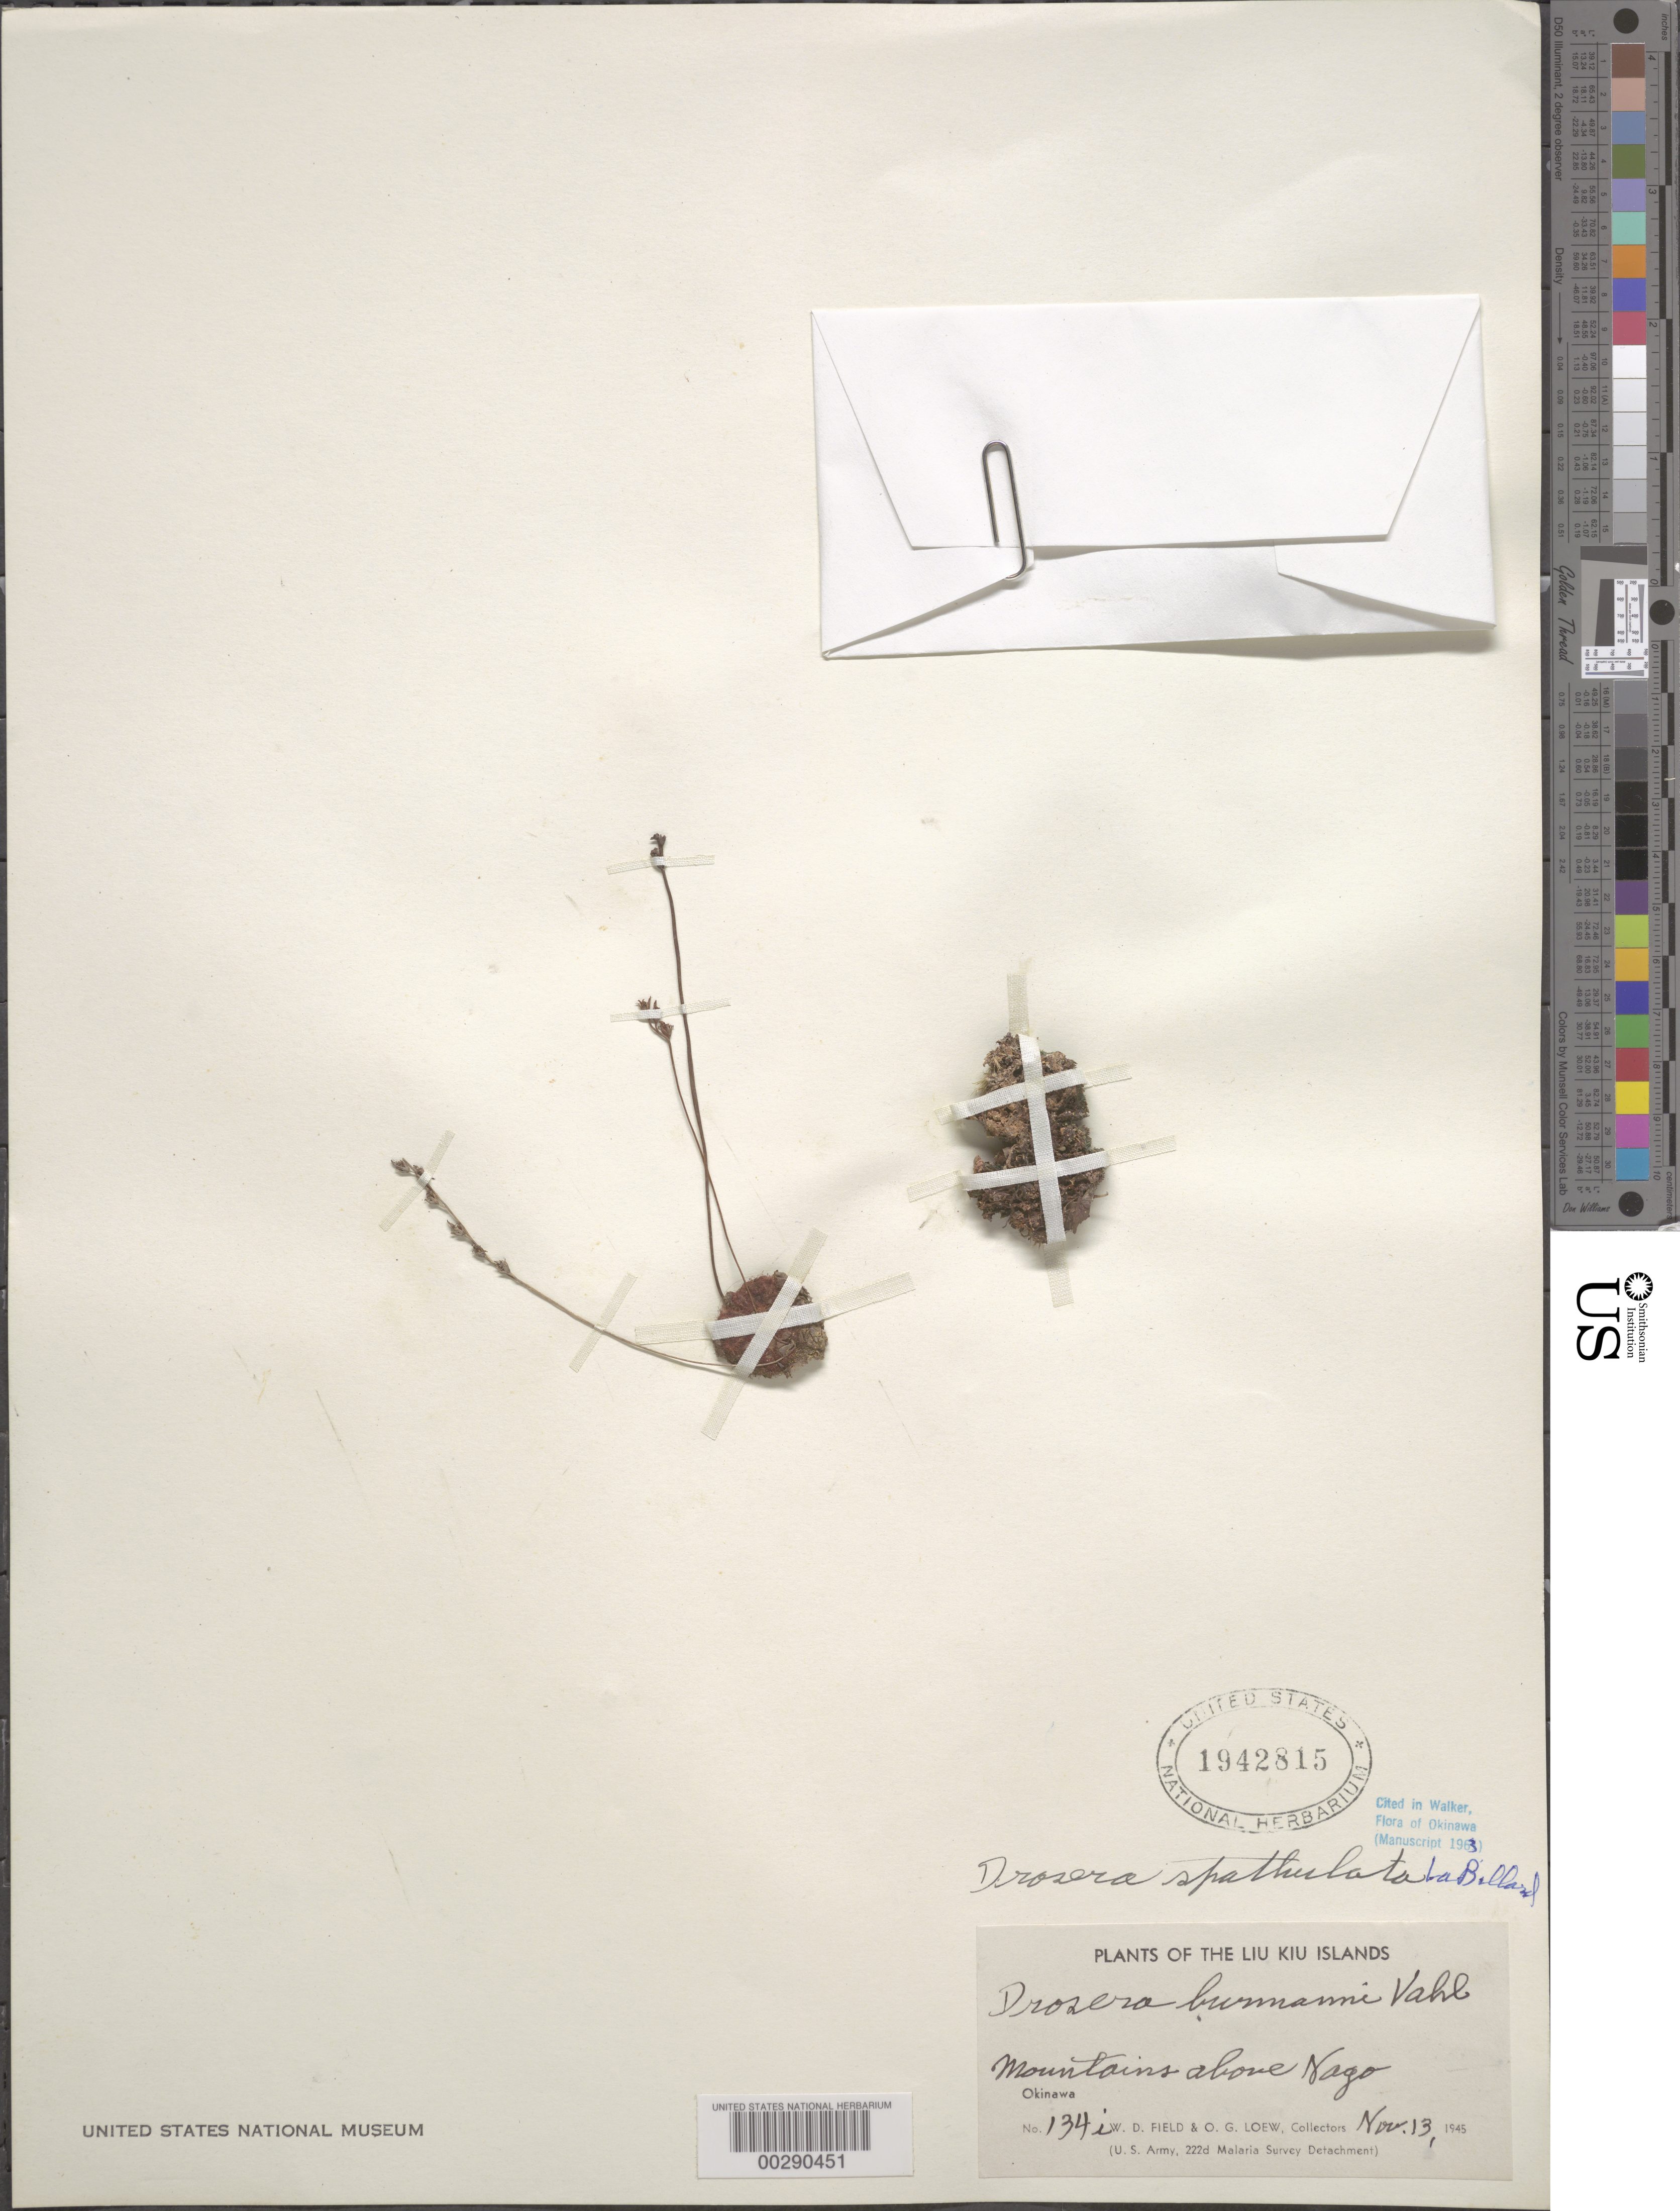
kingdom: Plantae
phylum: Tracheophyta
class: Magnoliopsida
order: Caryophyllales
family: Droseraceae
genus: Drosera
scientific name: Drosera spathulata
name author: Labill.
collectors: W. D. Field & O. G. Loew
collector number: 134i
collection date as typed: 13 Nov 1945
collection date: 1945-11-13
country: Japan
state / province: Okinawa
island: Okinawa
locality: Okinawa i., above nago [Okinawa Is.]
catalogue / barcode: US 1942815